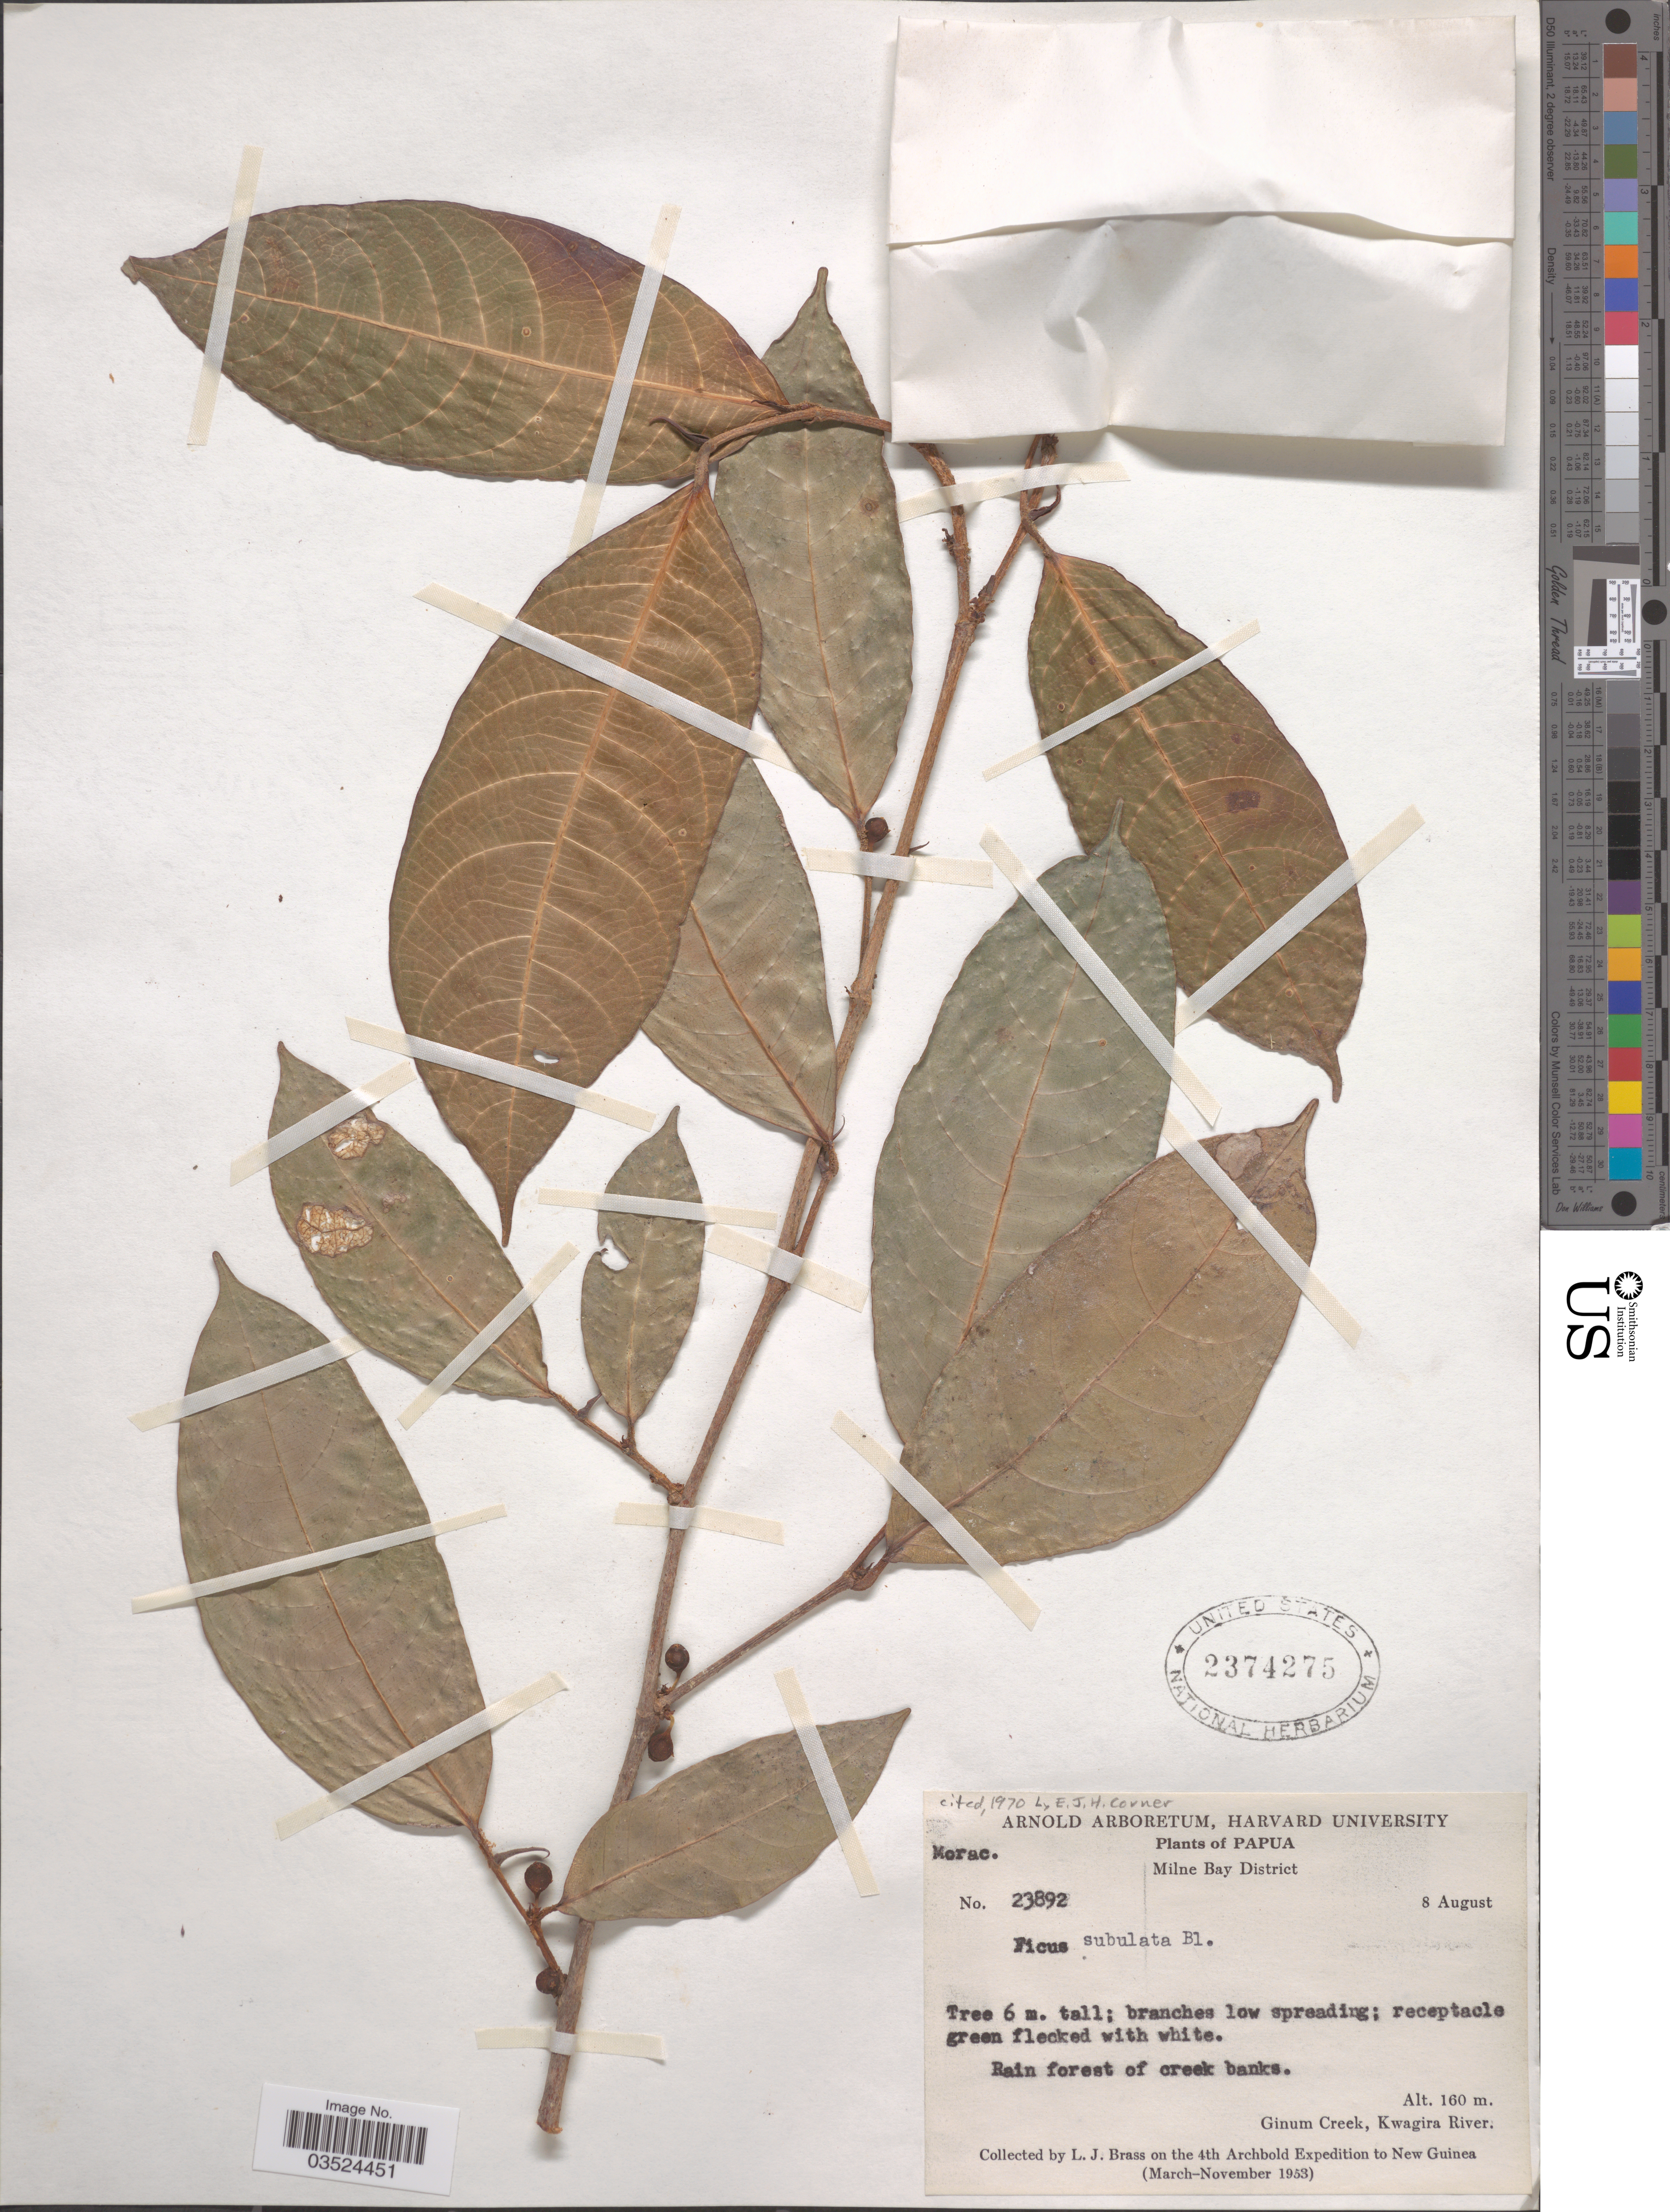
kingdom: Plantae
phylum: Tracheophyta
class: Magnoliopsida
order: Rosales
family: Moraceae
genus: Ficus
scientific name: Ficus subulata var. subulata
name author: Blume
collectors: L. J. Brass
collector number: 23892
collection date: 1953-08-08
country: Papua New Guinea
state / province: Milne Bay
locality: Papua. Milne Bay District. Ginum Creek, Kwagira River. New Guinea.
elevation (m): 160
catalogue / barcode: US 2374275